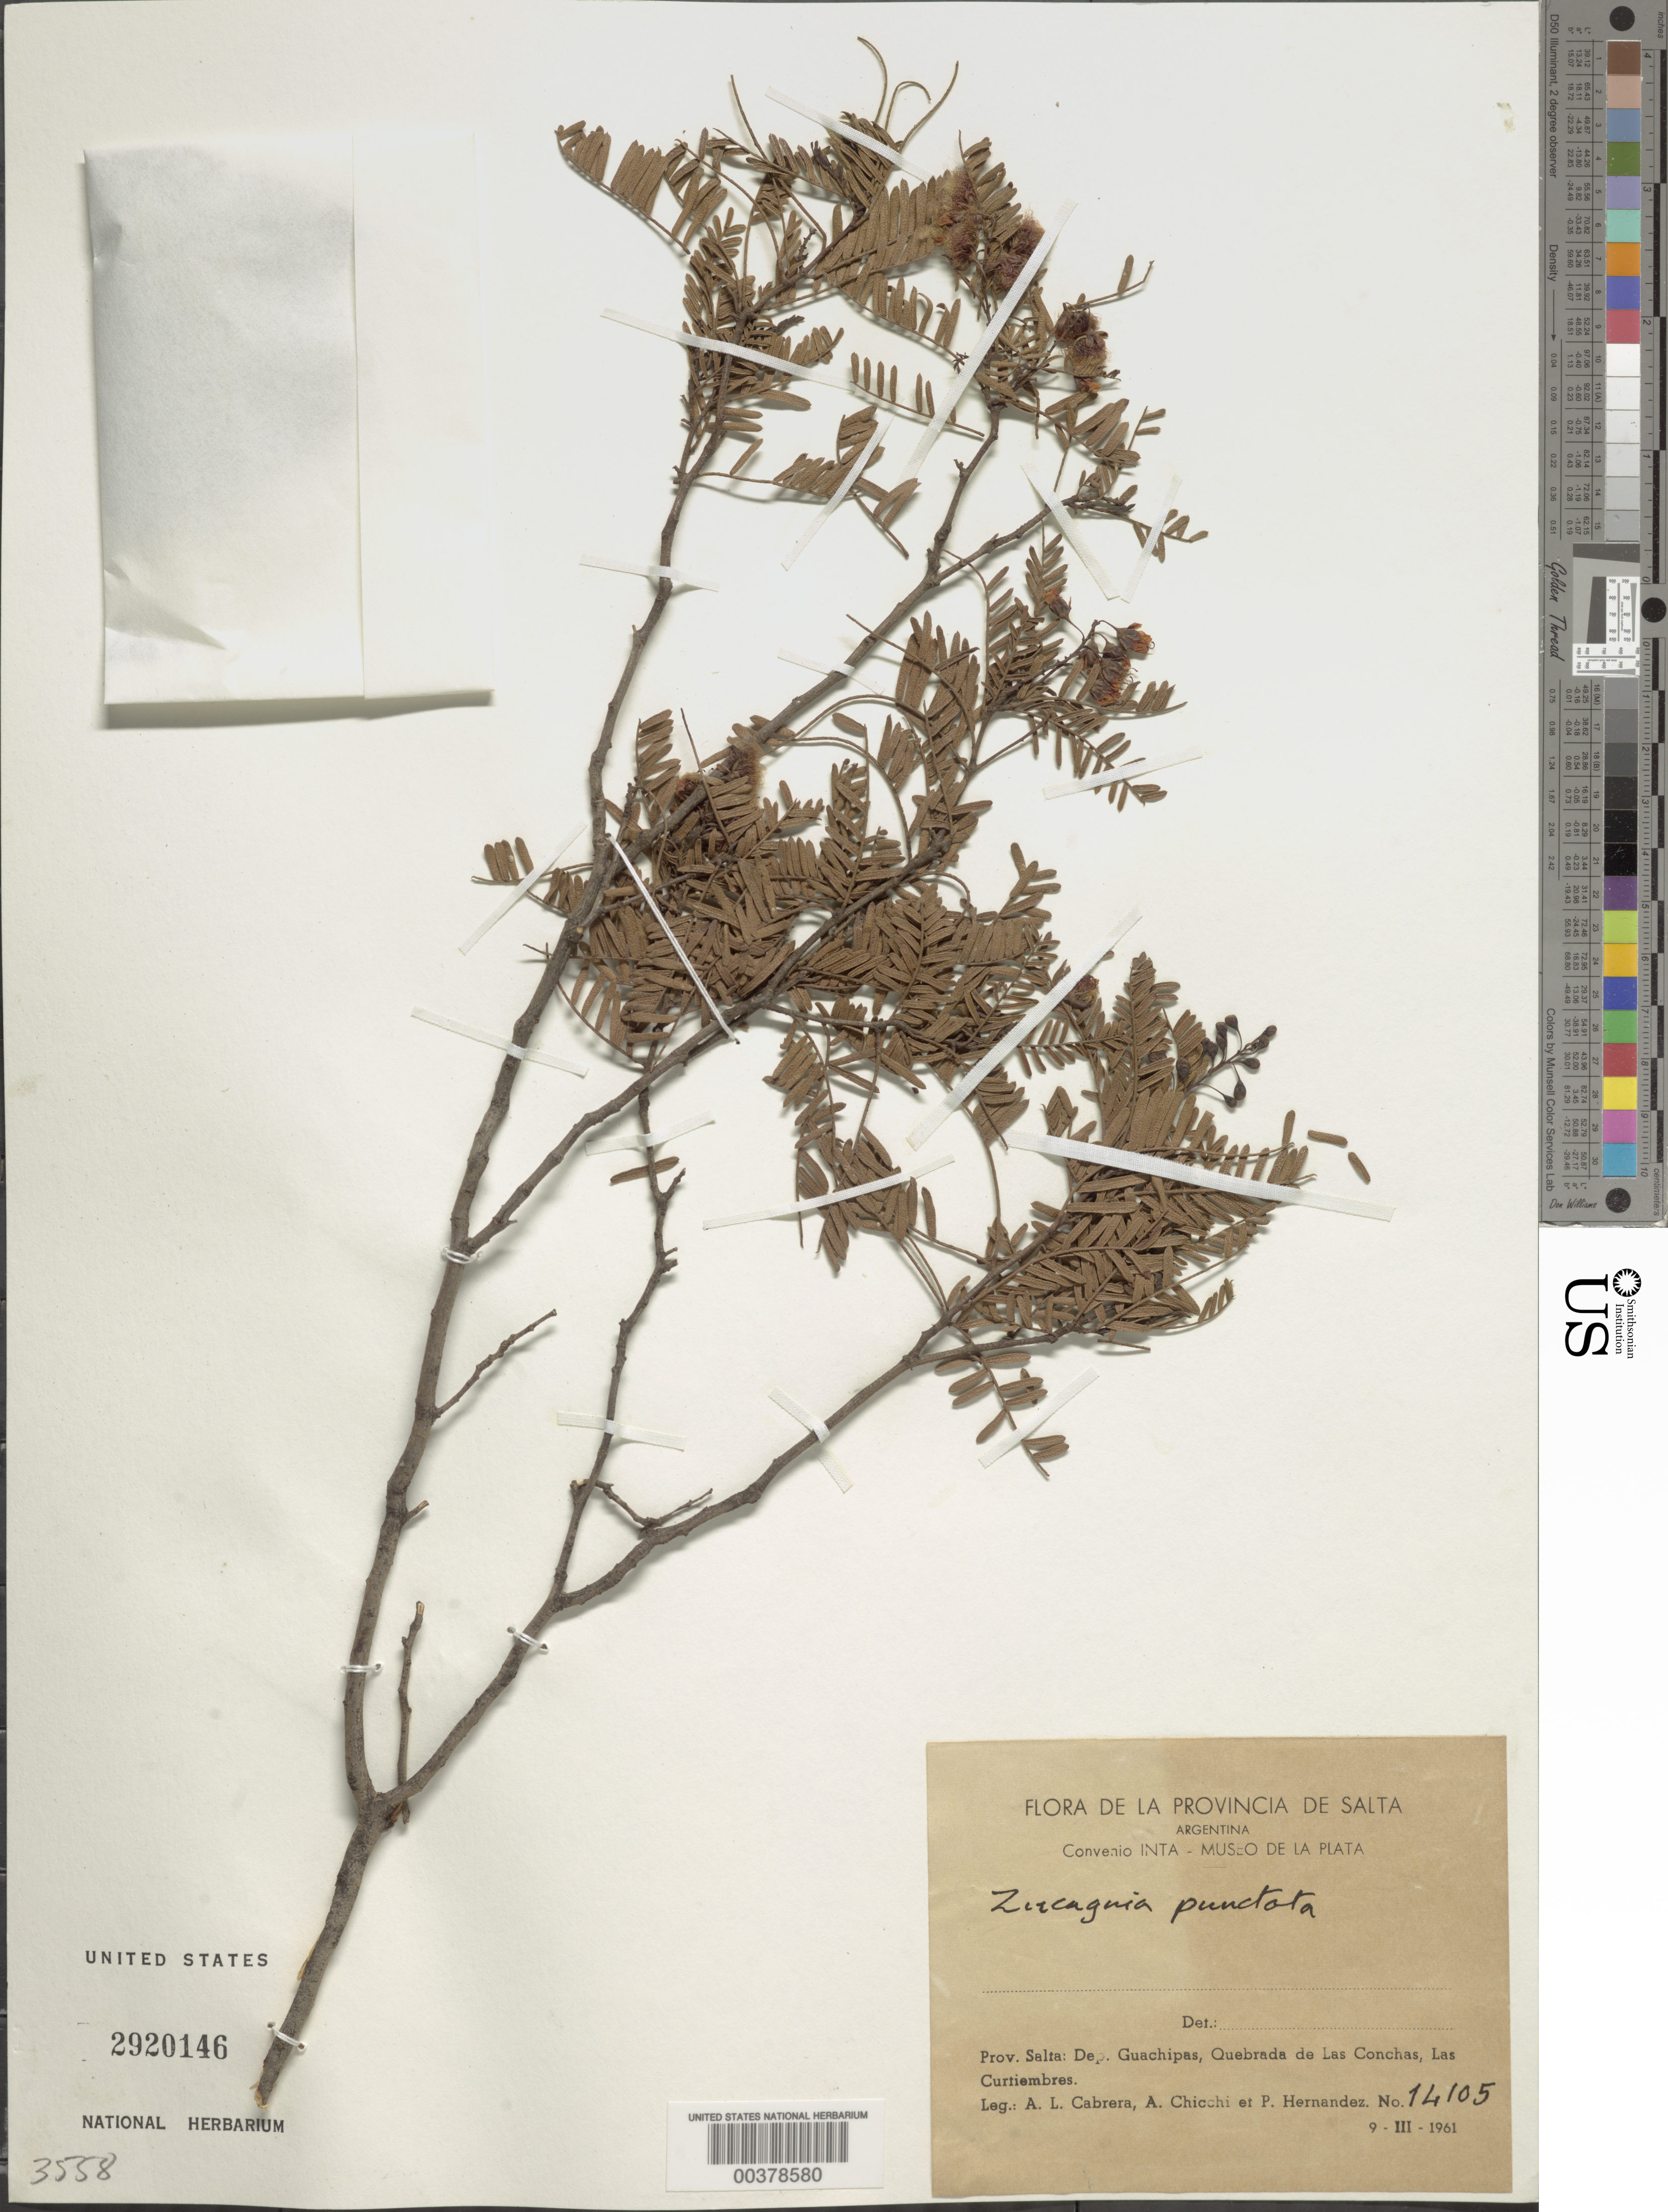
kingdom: Plantae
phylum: Tracheophyta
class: Magnoliopsida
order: Fabales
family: Fabaceae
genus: Zuccagnia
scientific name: Zuccagnia punctata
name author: Cav.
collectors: A. L. Cabrera, A. Chicchi & P. Hernandez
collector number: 14105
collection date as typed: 09 Mar 1961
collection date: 1961-03-09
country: Argentina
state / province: Salta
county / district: Guachipas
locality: Quebrada de las Conchas, las Curtiembres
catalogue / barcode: US 2920146